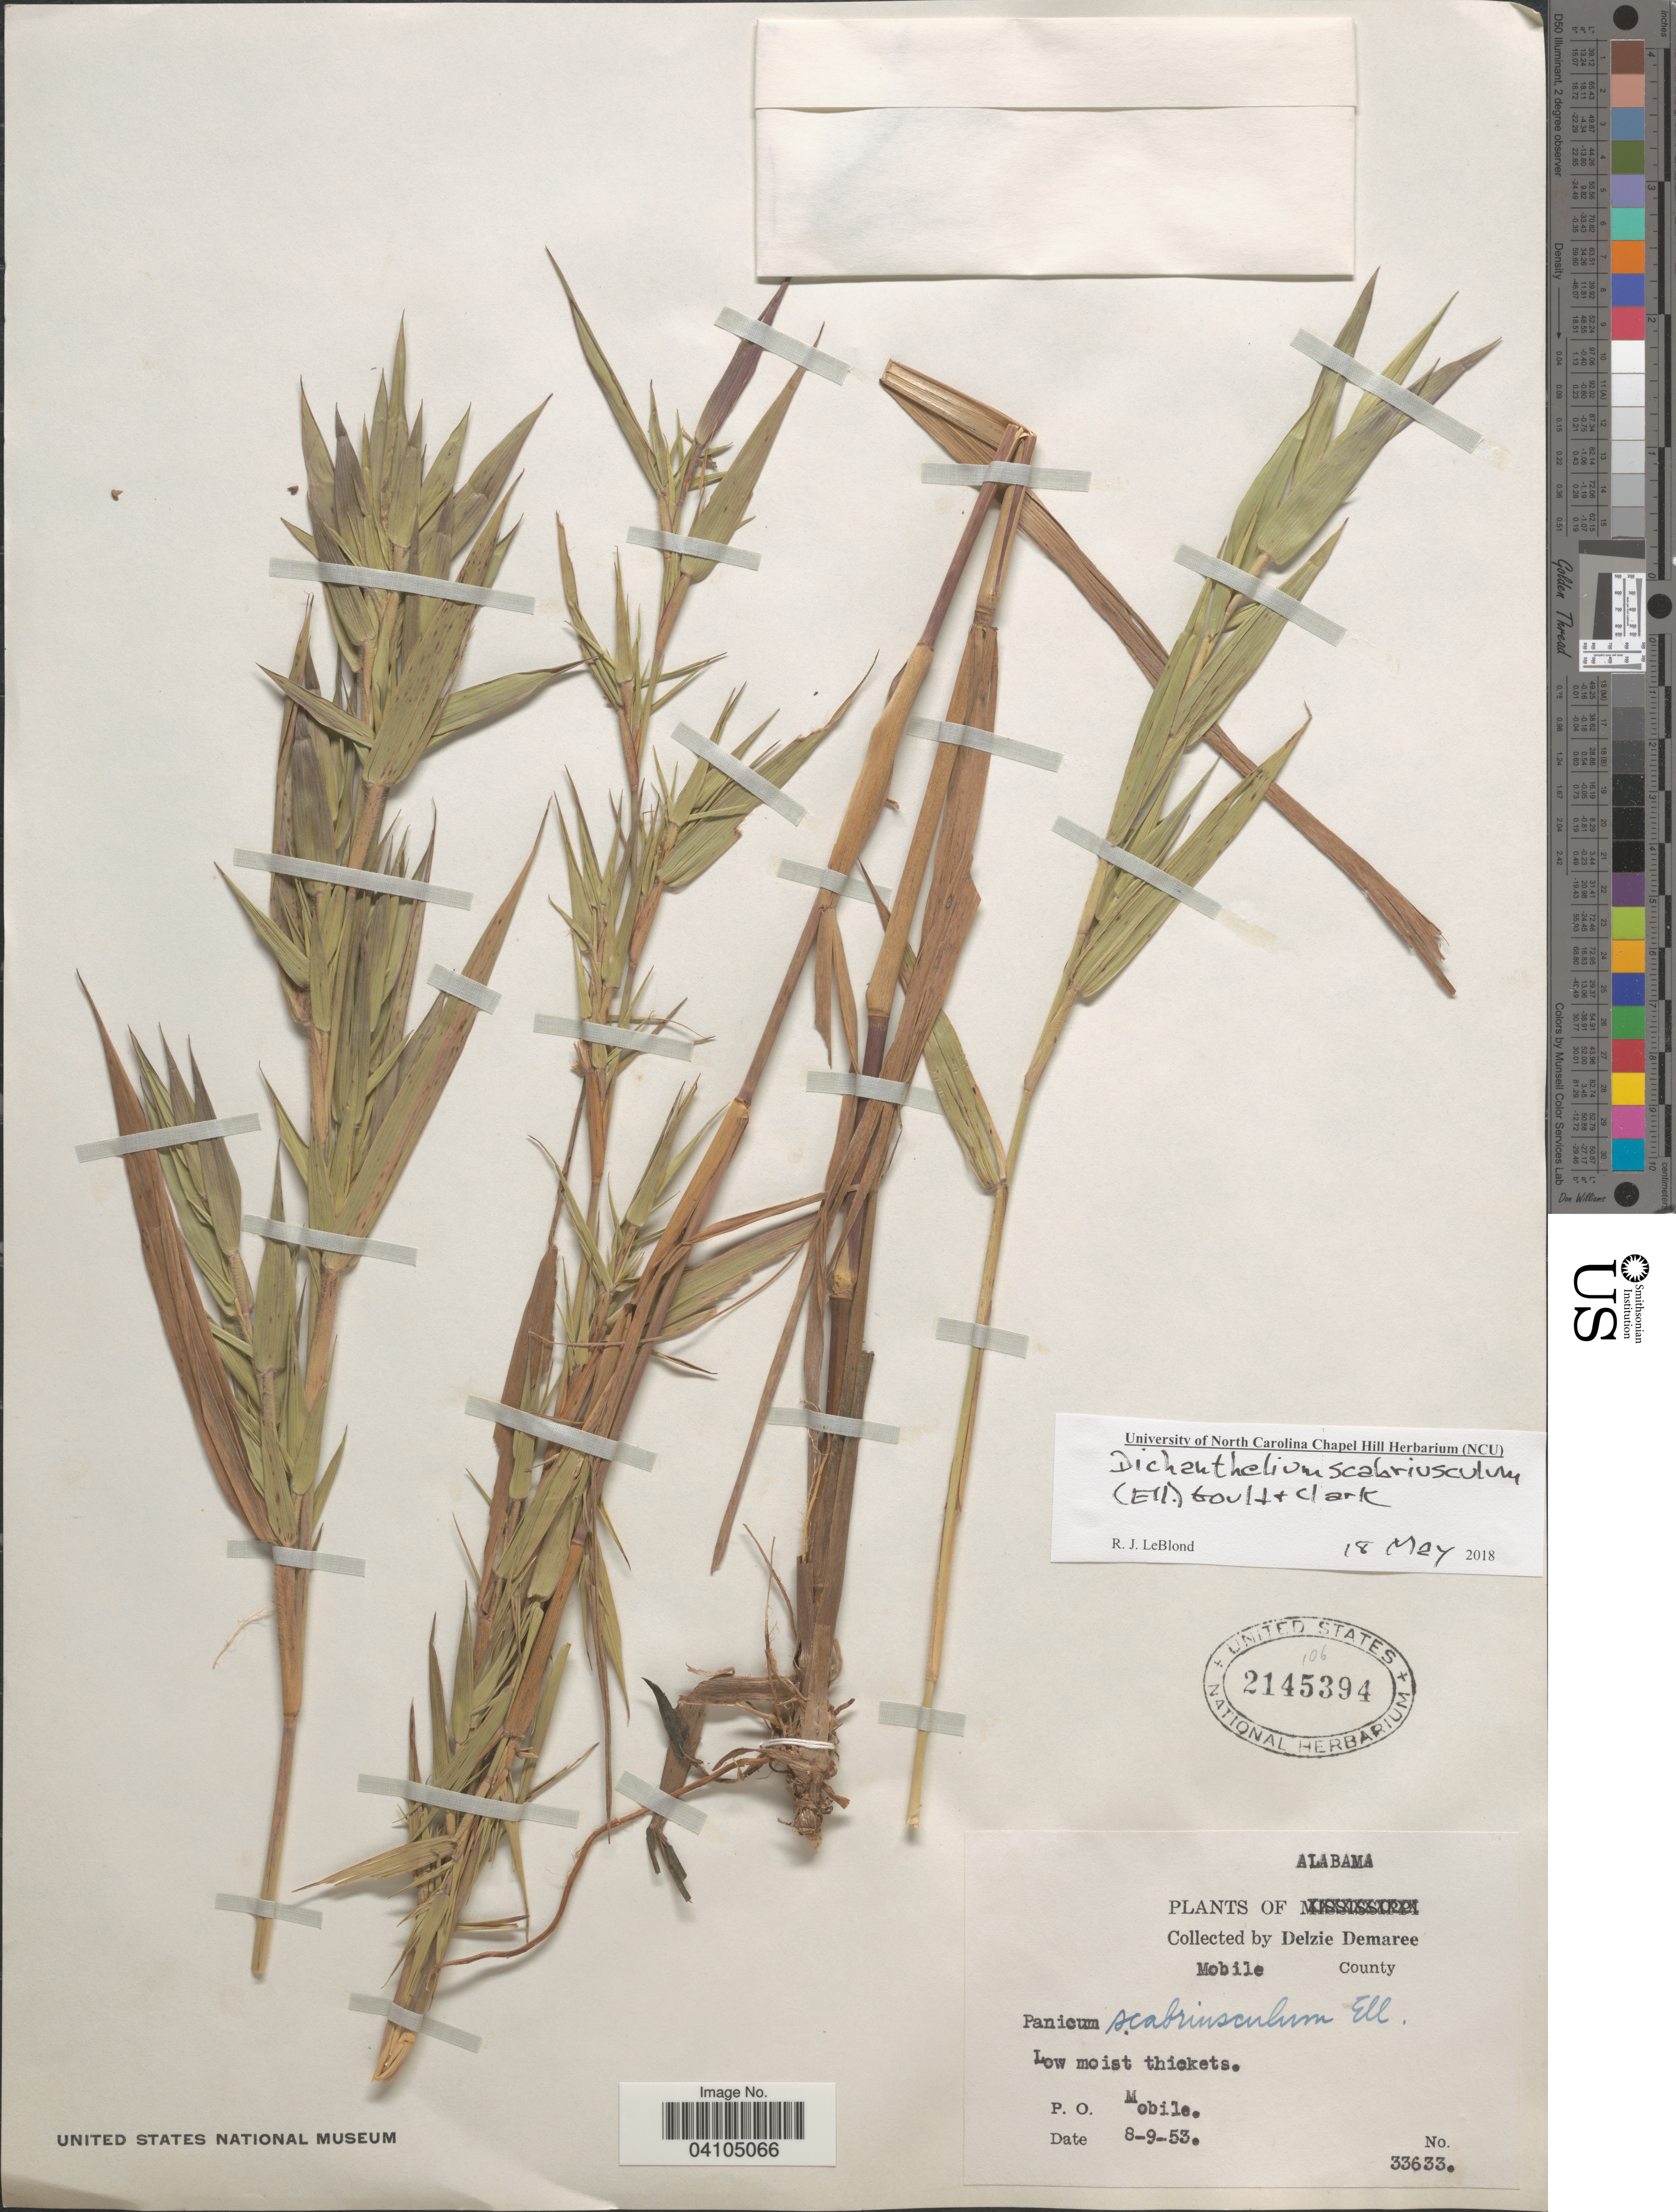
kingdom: Plantae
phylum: Tracheophyta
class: Liliopsida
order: Poales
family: Poaceae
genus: Dichanthelium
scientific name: Dichanthelium scabriusculum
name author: (Elliott) Gould & C.A. Clark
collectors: D. Demaree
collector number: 33633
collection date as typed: Transcribed d/m/y: 9/8/53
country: United States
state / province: Alabama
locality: Mobile County. P. O. Mobile.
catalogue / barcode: US 2145394